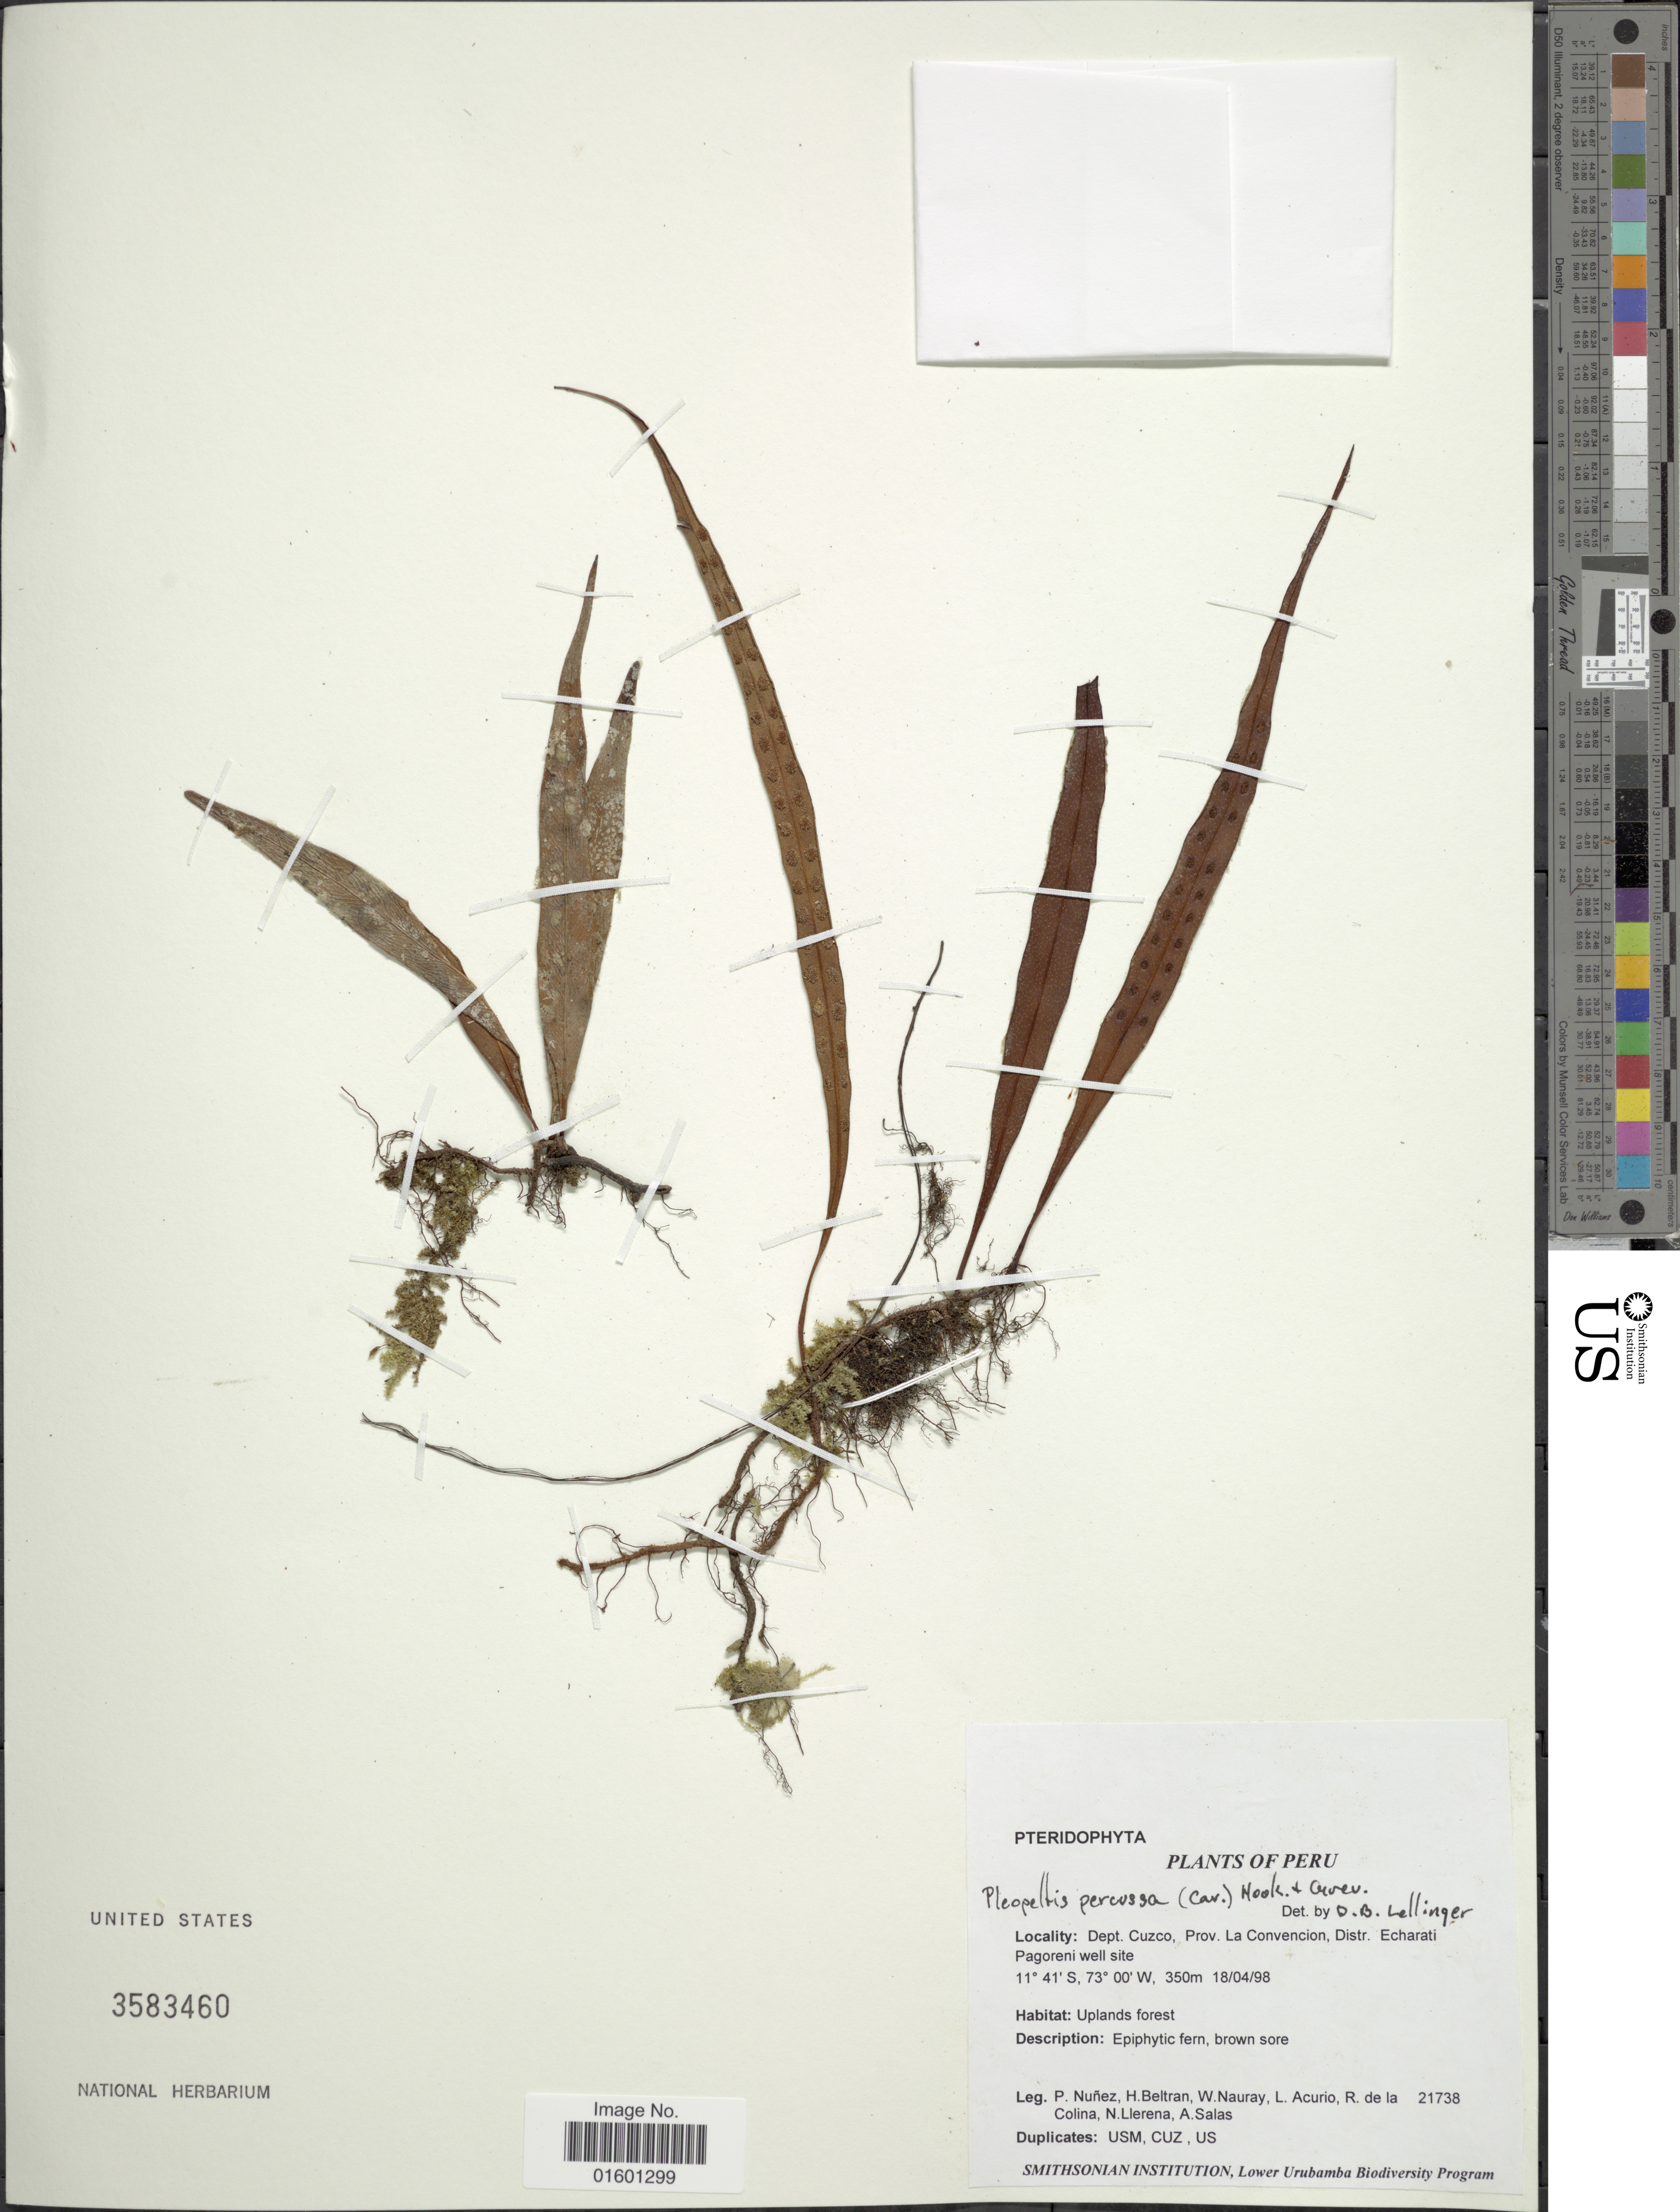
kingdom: Plantae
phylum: Tracheophyta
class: Polypodiopsida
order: Polypodiales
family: Polypodiaceae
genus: Microgramma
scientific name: Microgramma percussa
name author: (Cav.) de la Sota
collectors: P. Nuñez V., H. Beltran, W. Nauray, L. Acurio & et al.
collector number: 21738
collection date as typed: Transcribed d/m/y: 18/4/98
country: Peru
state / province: Cusco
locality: Prov. La Convencion, Distr. Echarati Pagoreni well site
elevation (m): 350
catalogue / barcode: US 3583460